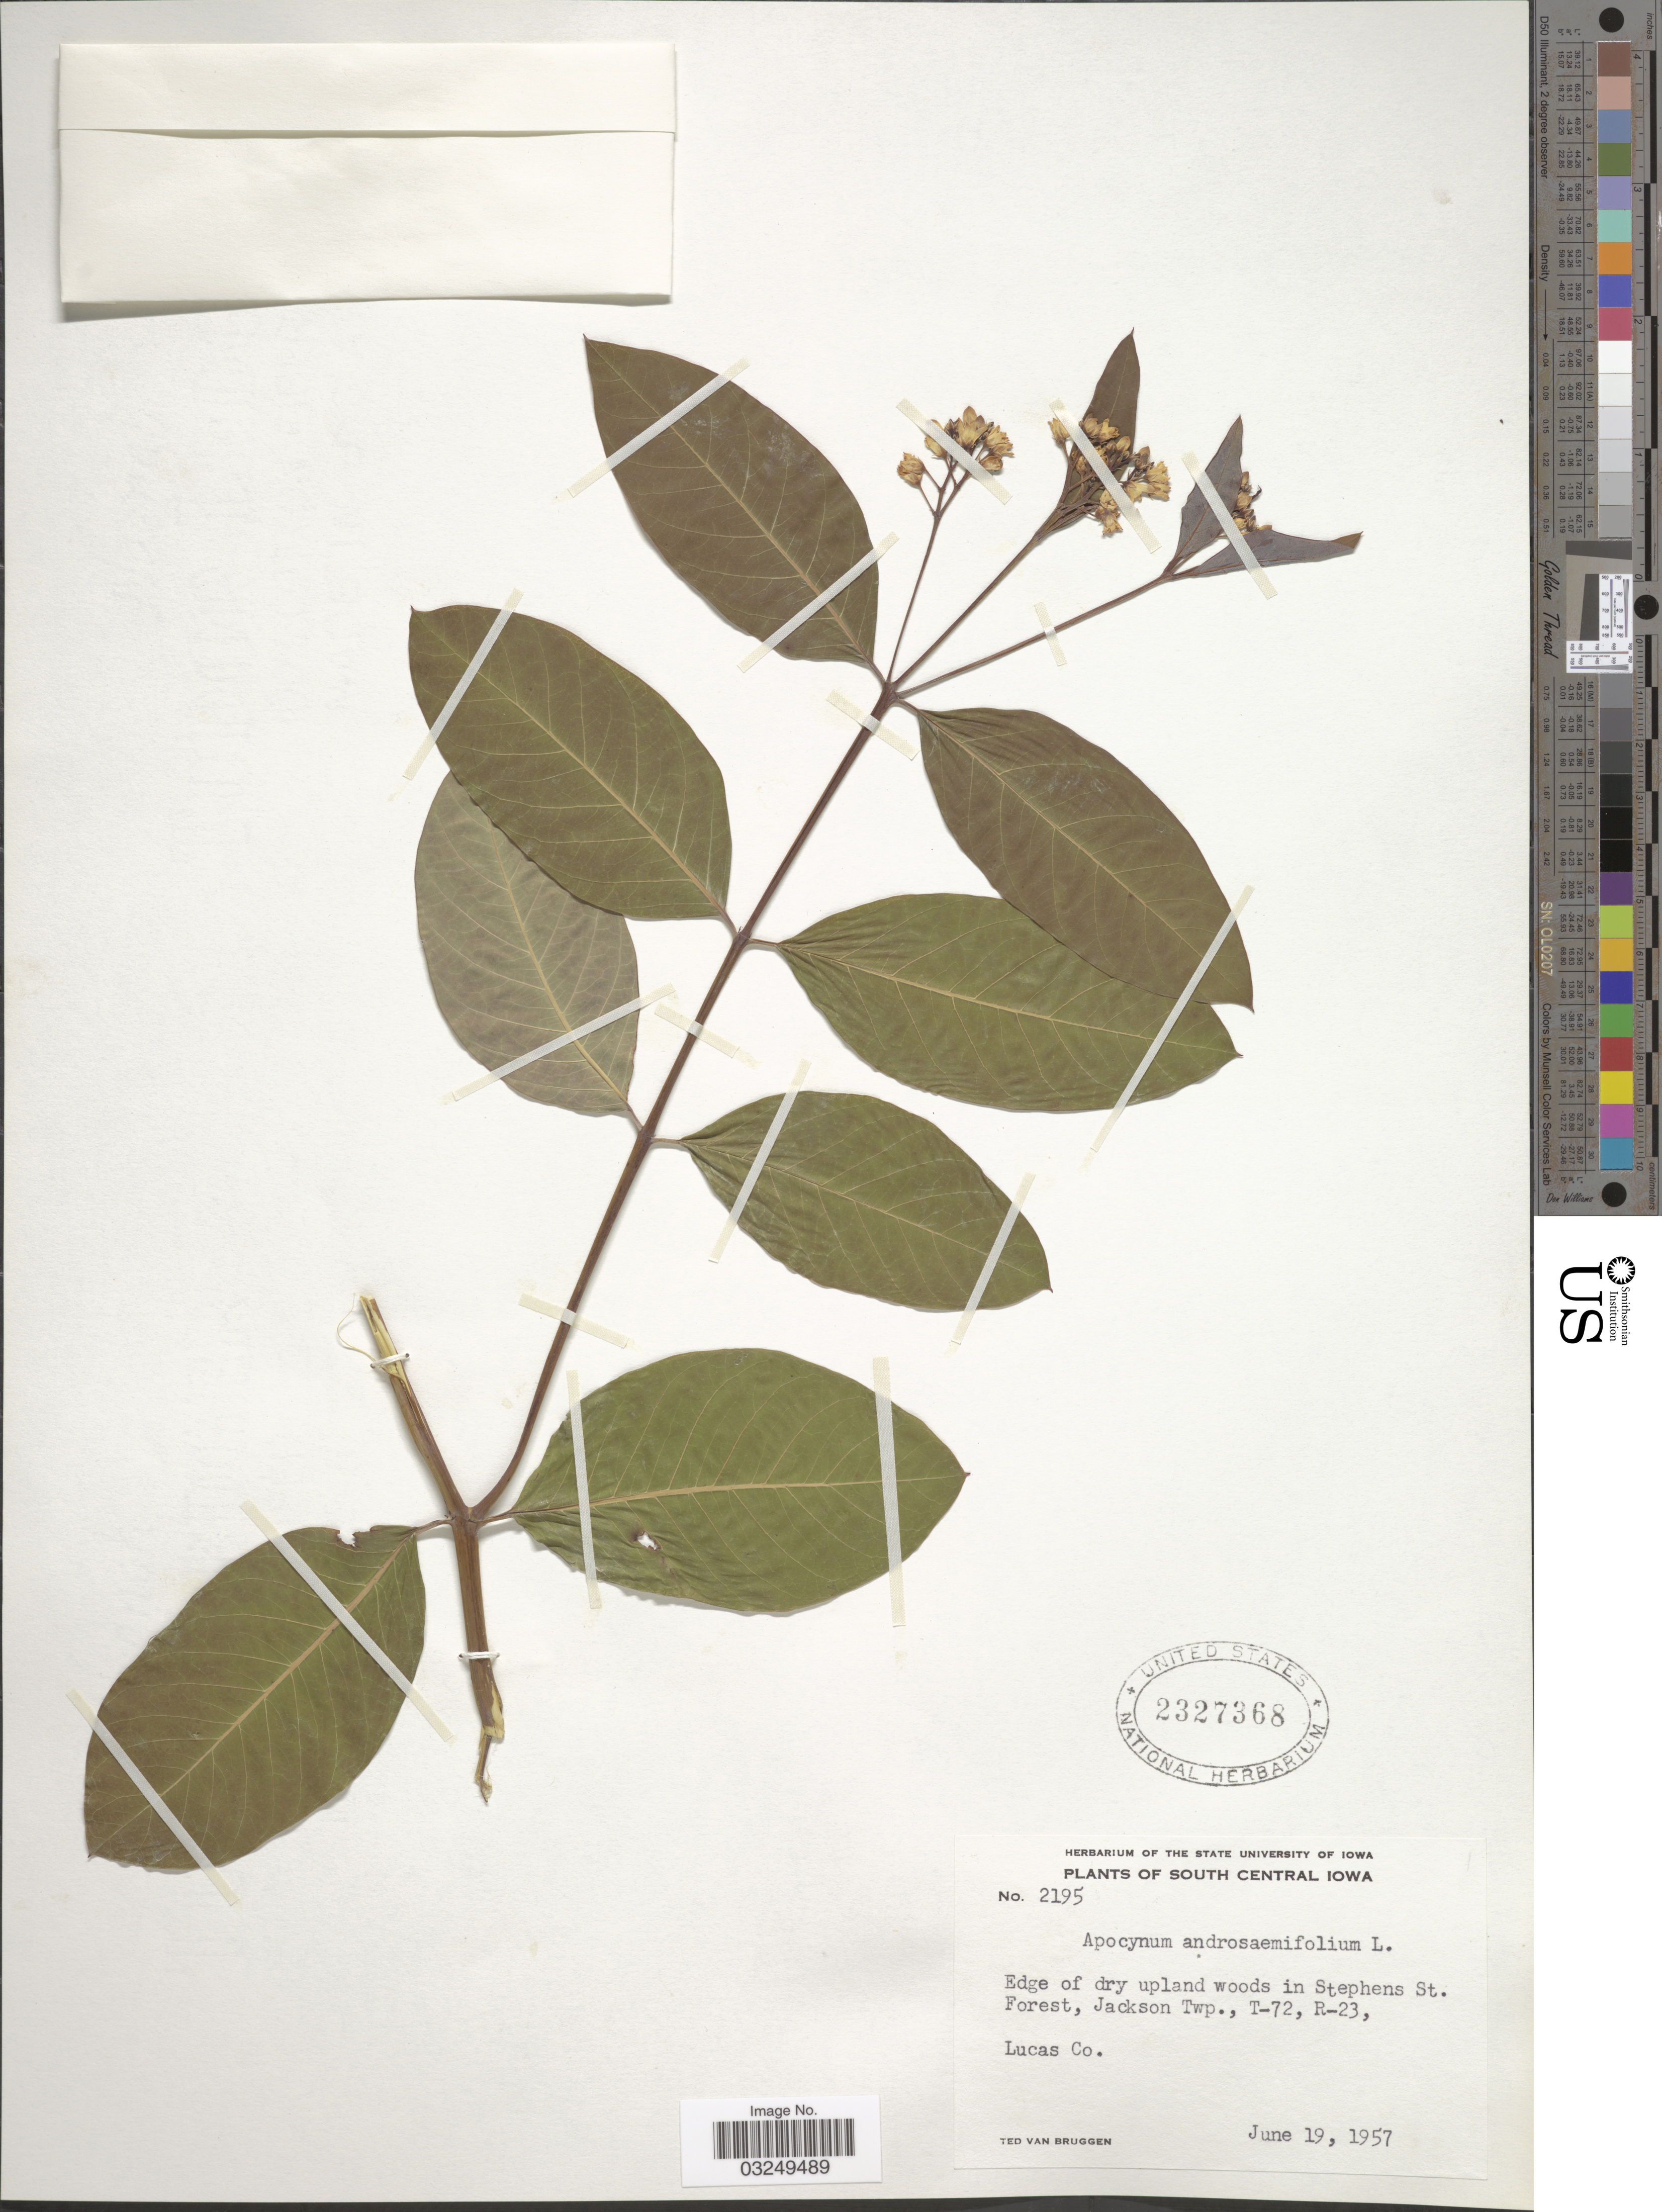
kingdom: Plantae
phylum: Tracheophyta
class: Magnoliopsida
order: Gentianales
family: Apocynaceae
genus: Apocynum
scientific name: Apocynum androsaemifolium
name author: L.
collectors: T. van Bruggen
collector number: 2195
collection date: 1957-06-19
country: United States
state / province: Iowa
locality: South Central Iowa. Edge of dry upland woods in Stephens St. Forest, Jackson Twp., T-72, R-23, Lucas Co.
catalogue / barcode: US 2327368